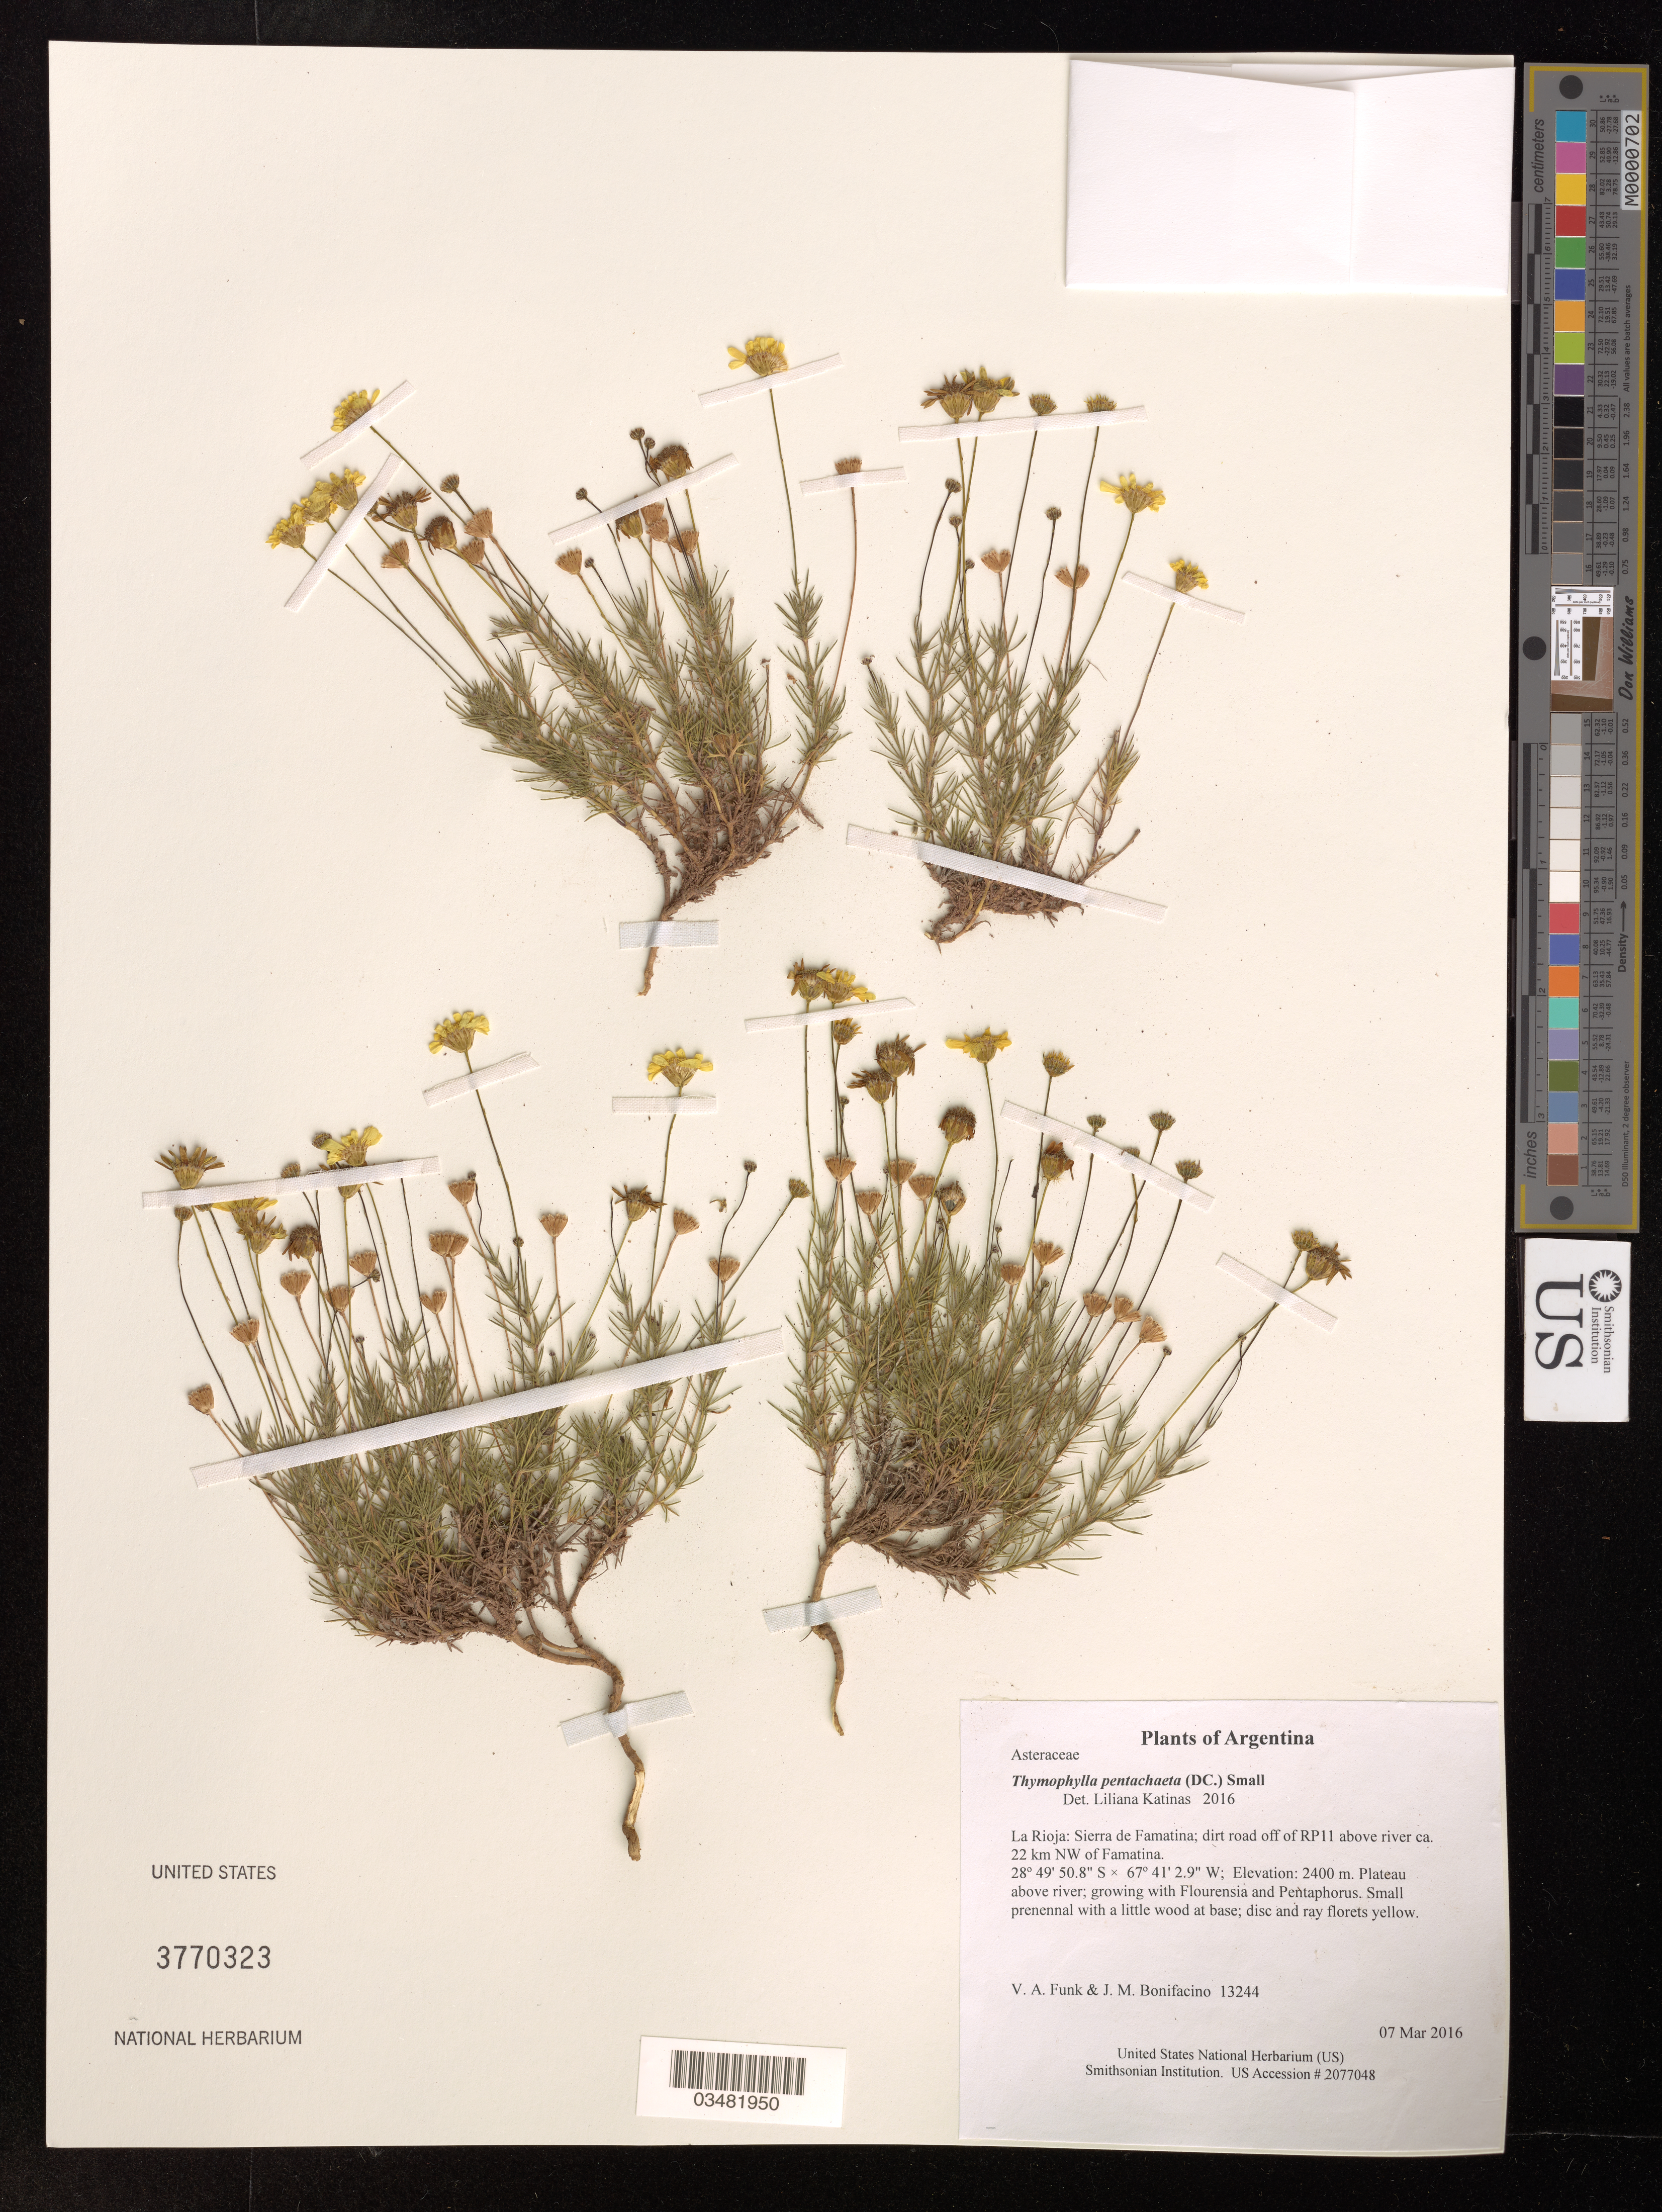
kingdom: Plantae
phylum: Tracheophyta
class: Magnoliopsida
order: Asterales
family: Asteraceae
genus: Thymophylla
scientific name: Thymophylla pentachaeta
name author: (DC.) Small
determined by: Katinas, L.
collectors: V. Funk & M. Bonifacino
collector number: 13244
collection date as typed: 7 March 2016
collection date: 2016-03-07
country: Argentina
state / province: La Rioja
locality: Sierra de Famatina; dirt road off of RP11 above river ca. 22 km NW of Famatina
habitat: Plateau above river; growing with Flourensia and Pentaphorus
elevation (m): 2400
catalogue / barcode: US 3770323